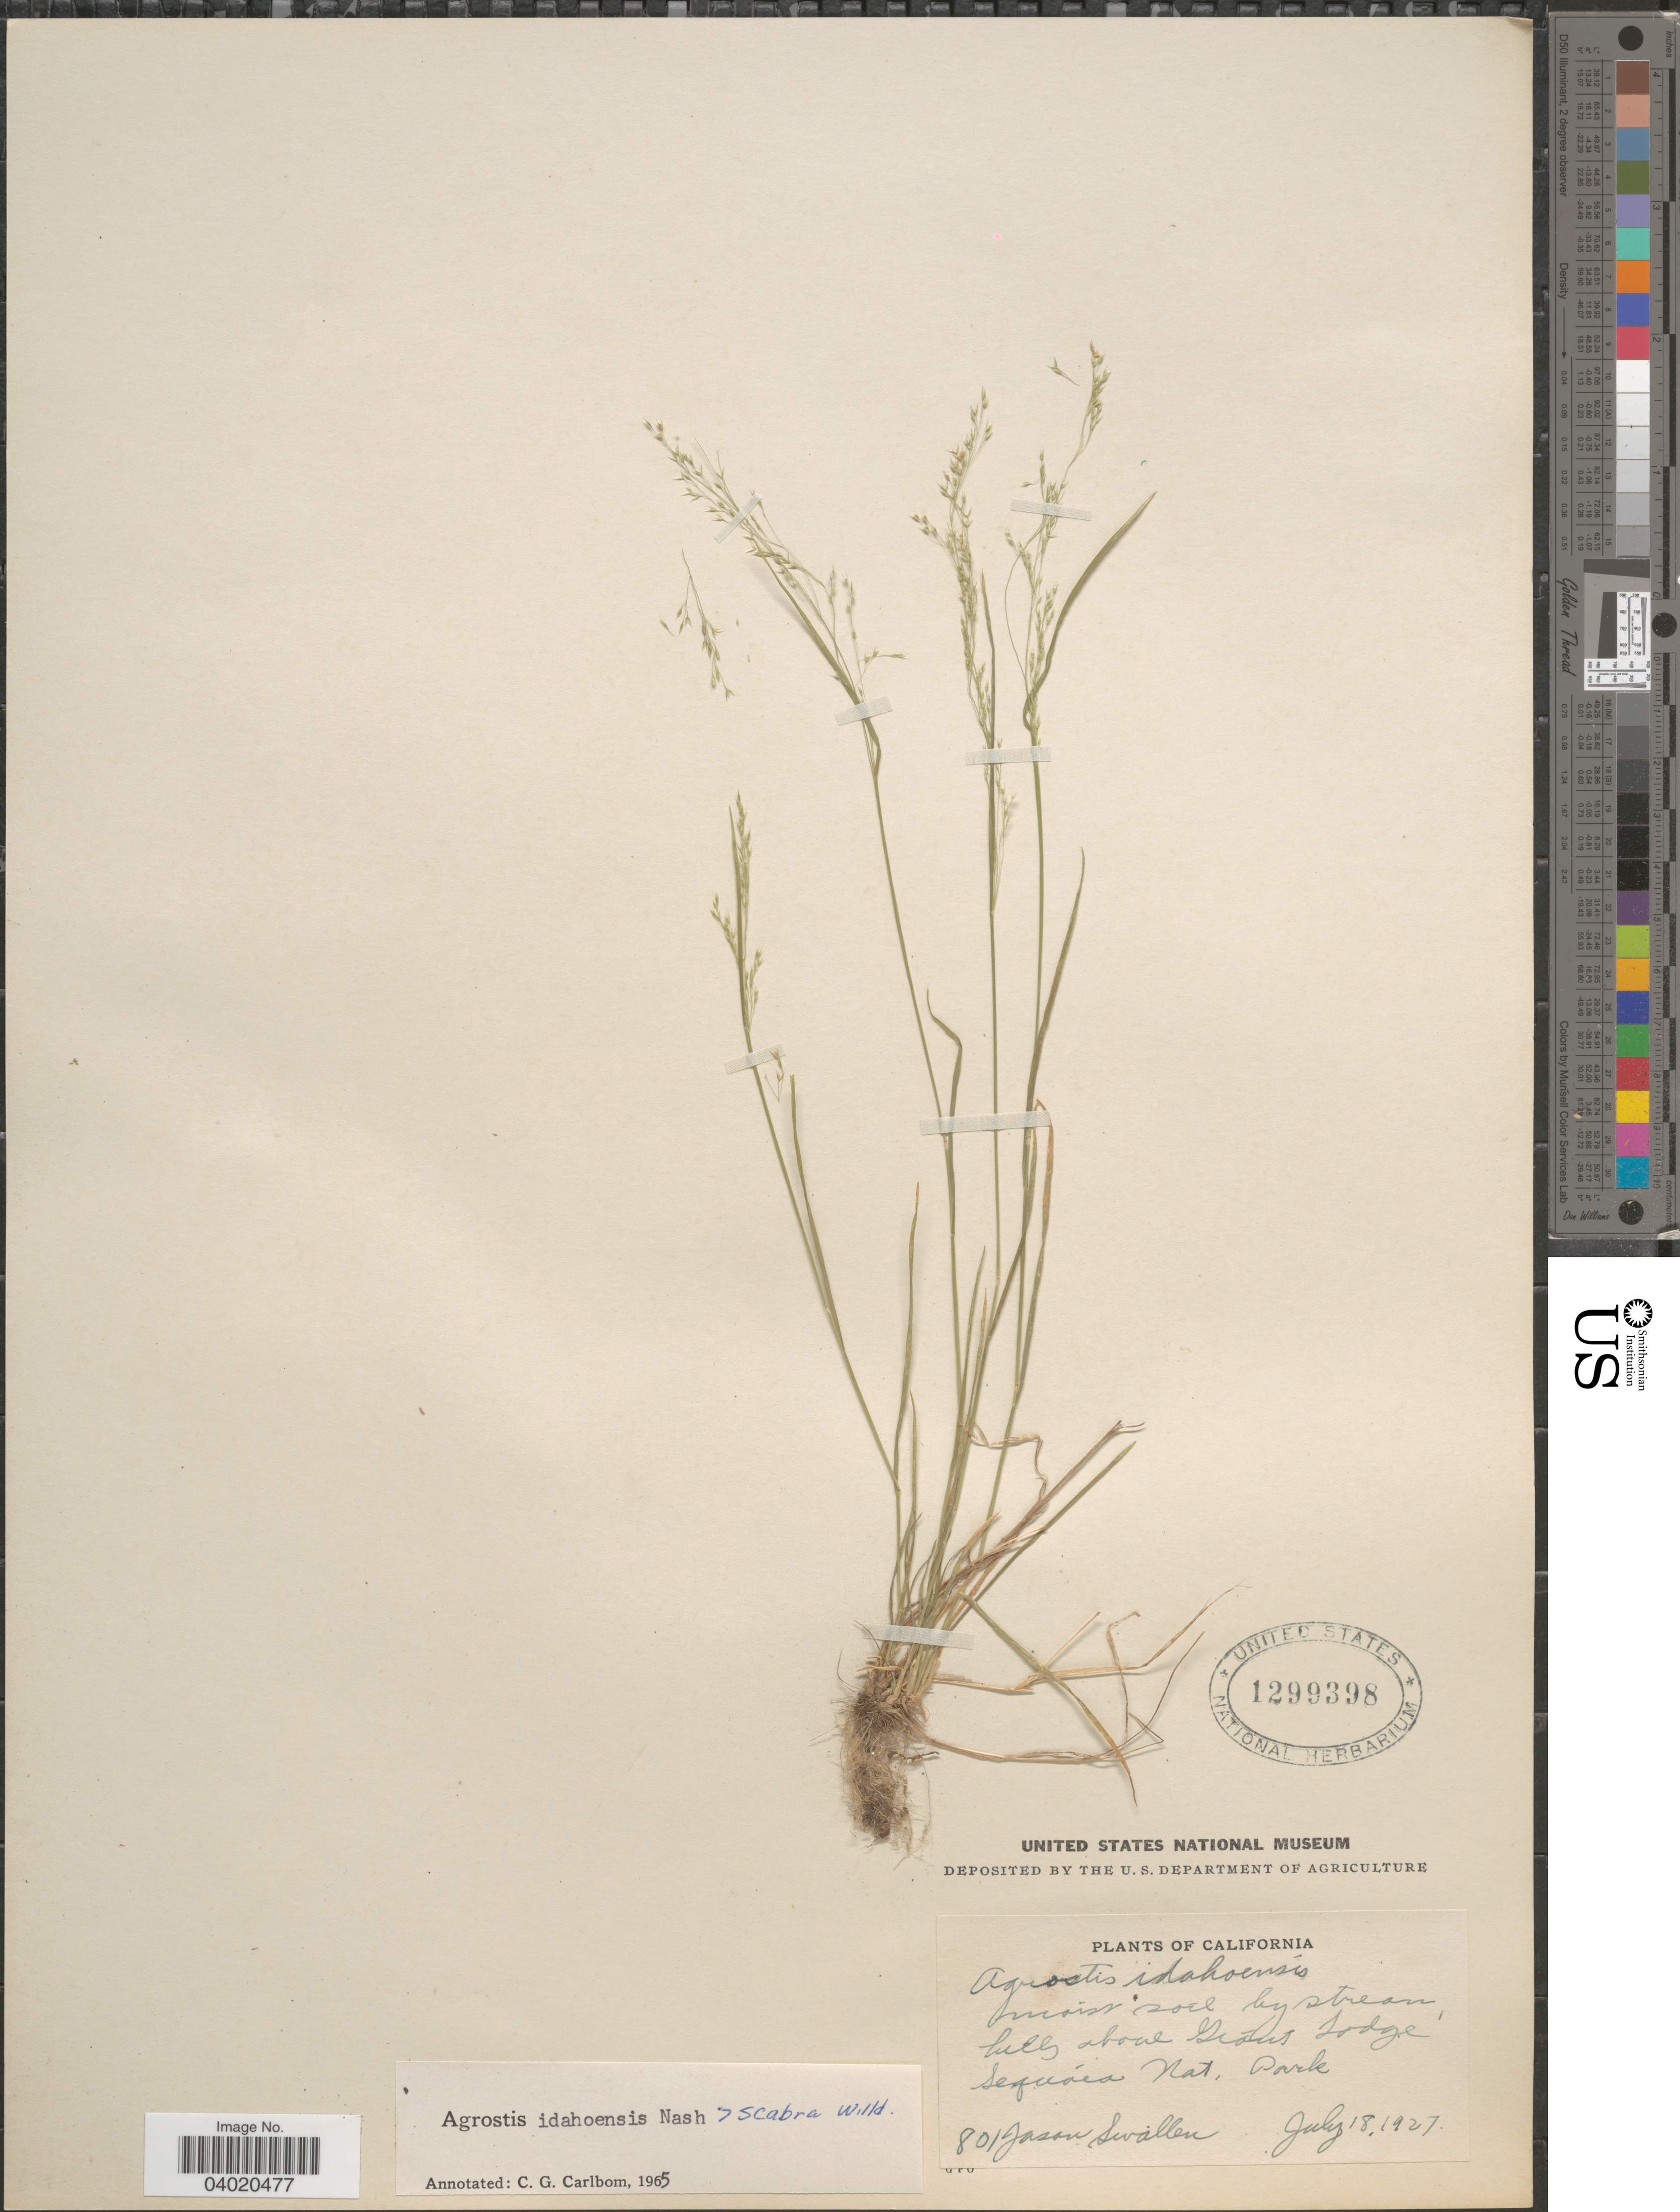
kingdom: Plantae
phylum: Tracheophyta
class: Liliopsida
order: Poales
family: Poaceae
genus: Agrostis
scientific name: Agrostis idahoensis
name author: Nash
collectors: J. R. Swallen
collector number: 801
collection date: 1927-07-18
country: United States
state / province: California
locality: Hills above Grant's Lodge, Sequoia Nat. Park.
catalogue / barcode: US 1299398